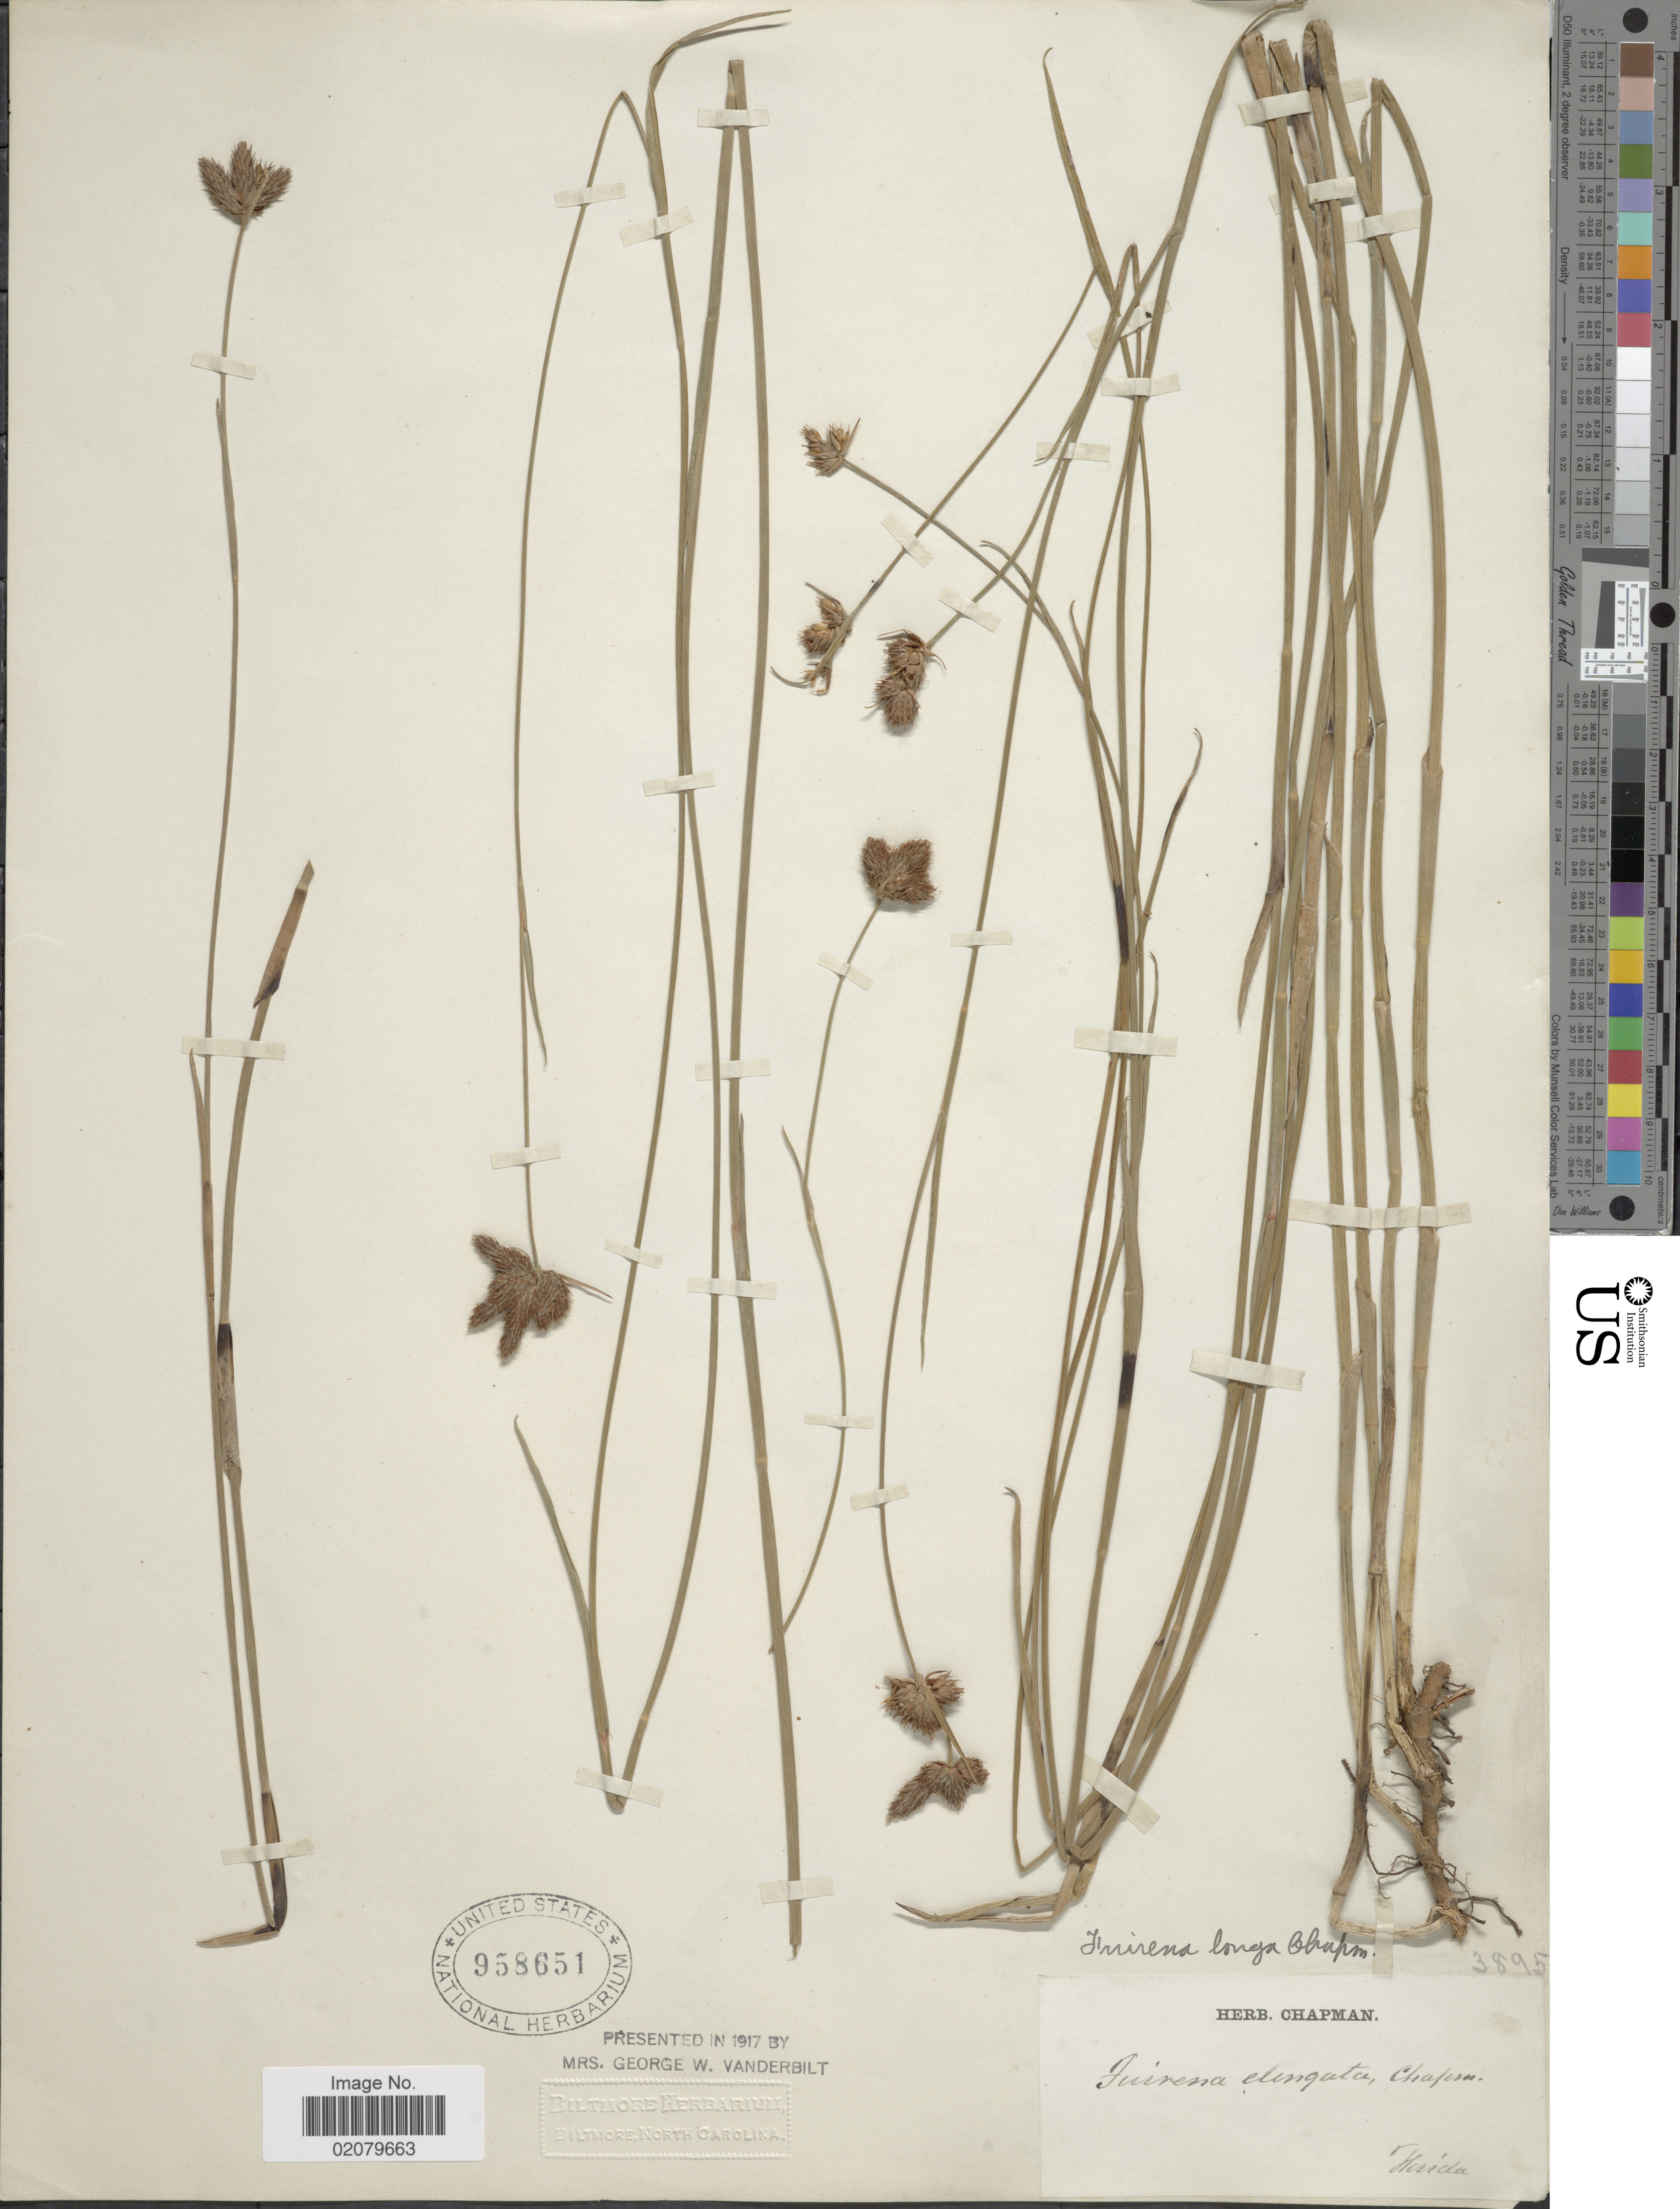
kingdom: Plantae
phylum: Tracheophyta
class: Liliopsida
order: Poales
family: Cyperaceae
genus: Fuirena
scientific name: Fuirena longa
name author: Chapm.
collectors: ex herb. Chapman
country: United States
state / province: Florida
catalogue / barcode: US 958651